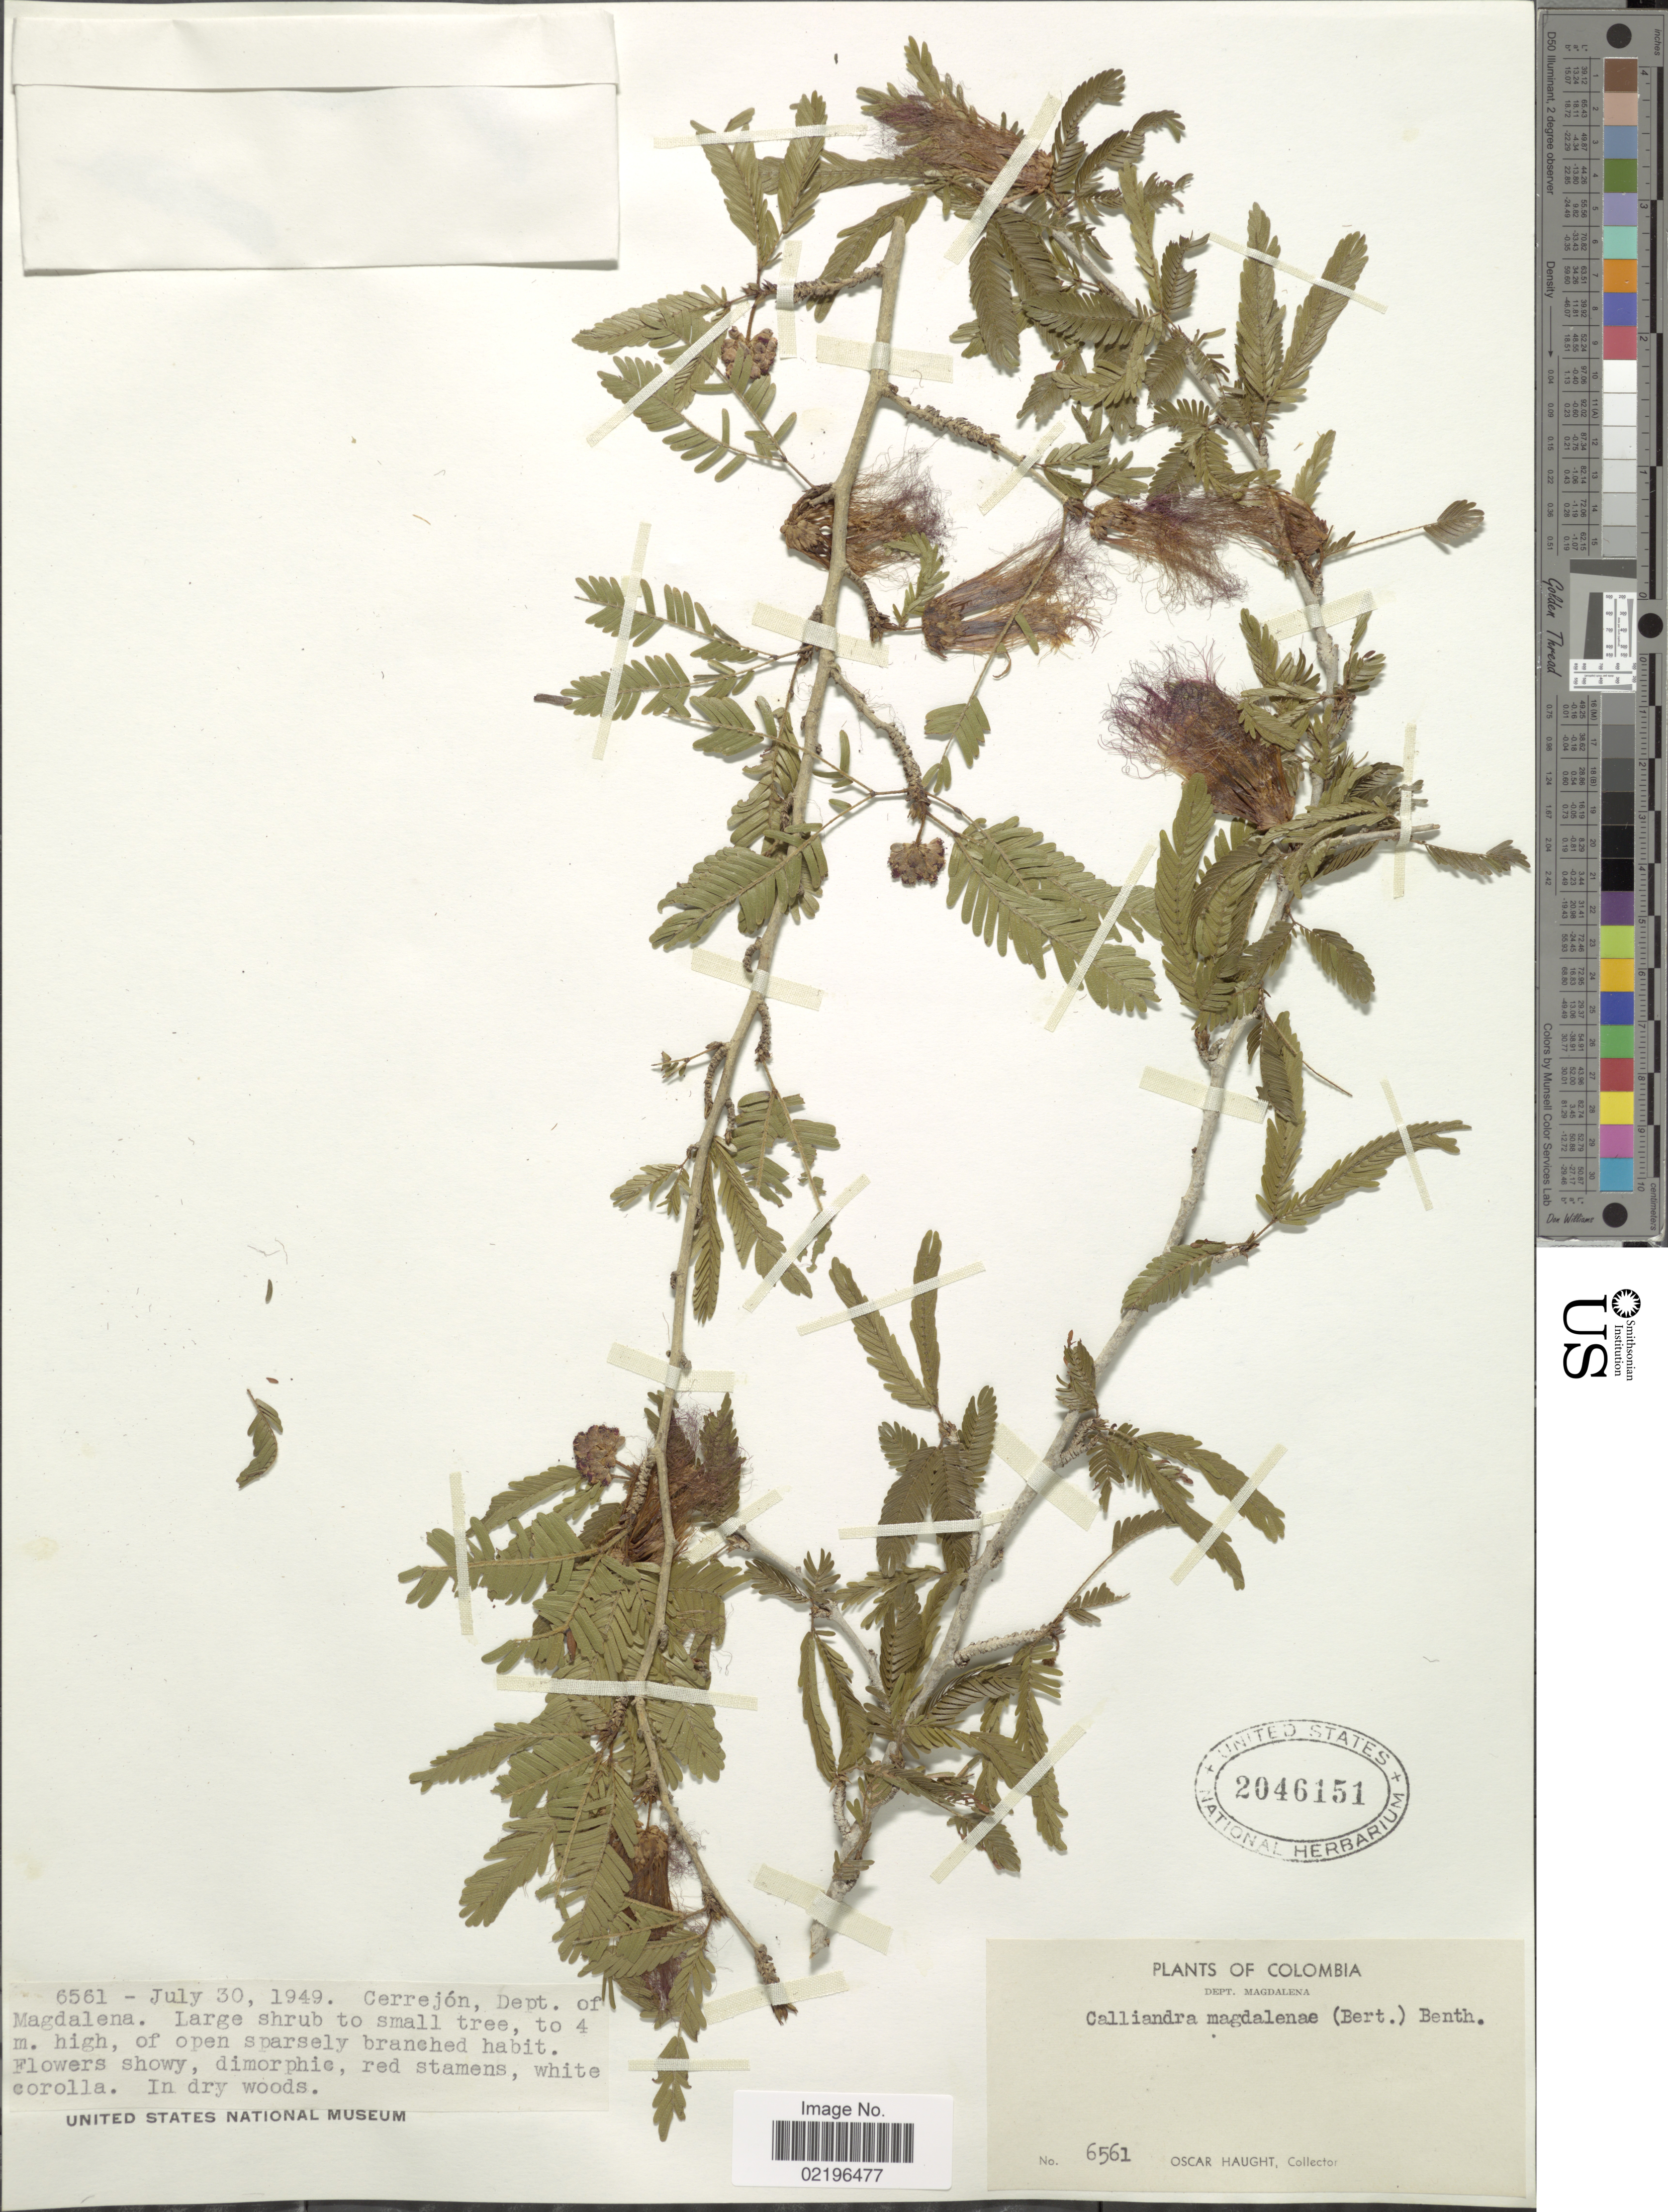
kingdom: Plantae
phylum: Tracheophyta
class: Magnoliopsida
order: Fabales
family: Fabaceae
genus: Calliandra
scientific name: Calliandra magdalenae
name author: (Bertero ex DC.) Benth.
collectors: O. L. Haught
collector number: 6561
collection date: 1949-07-30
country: Colombia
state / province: Magdalena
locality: Cerrejon, Dept. of Magdalena. In dry woods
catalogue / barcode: US 2046151